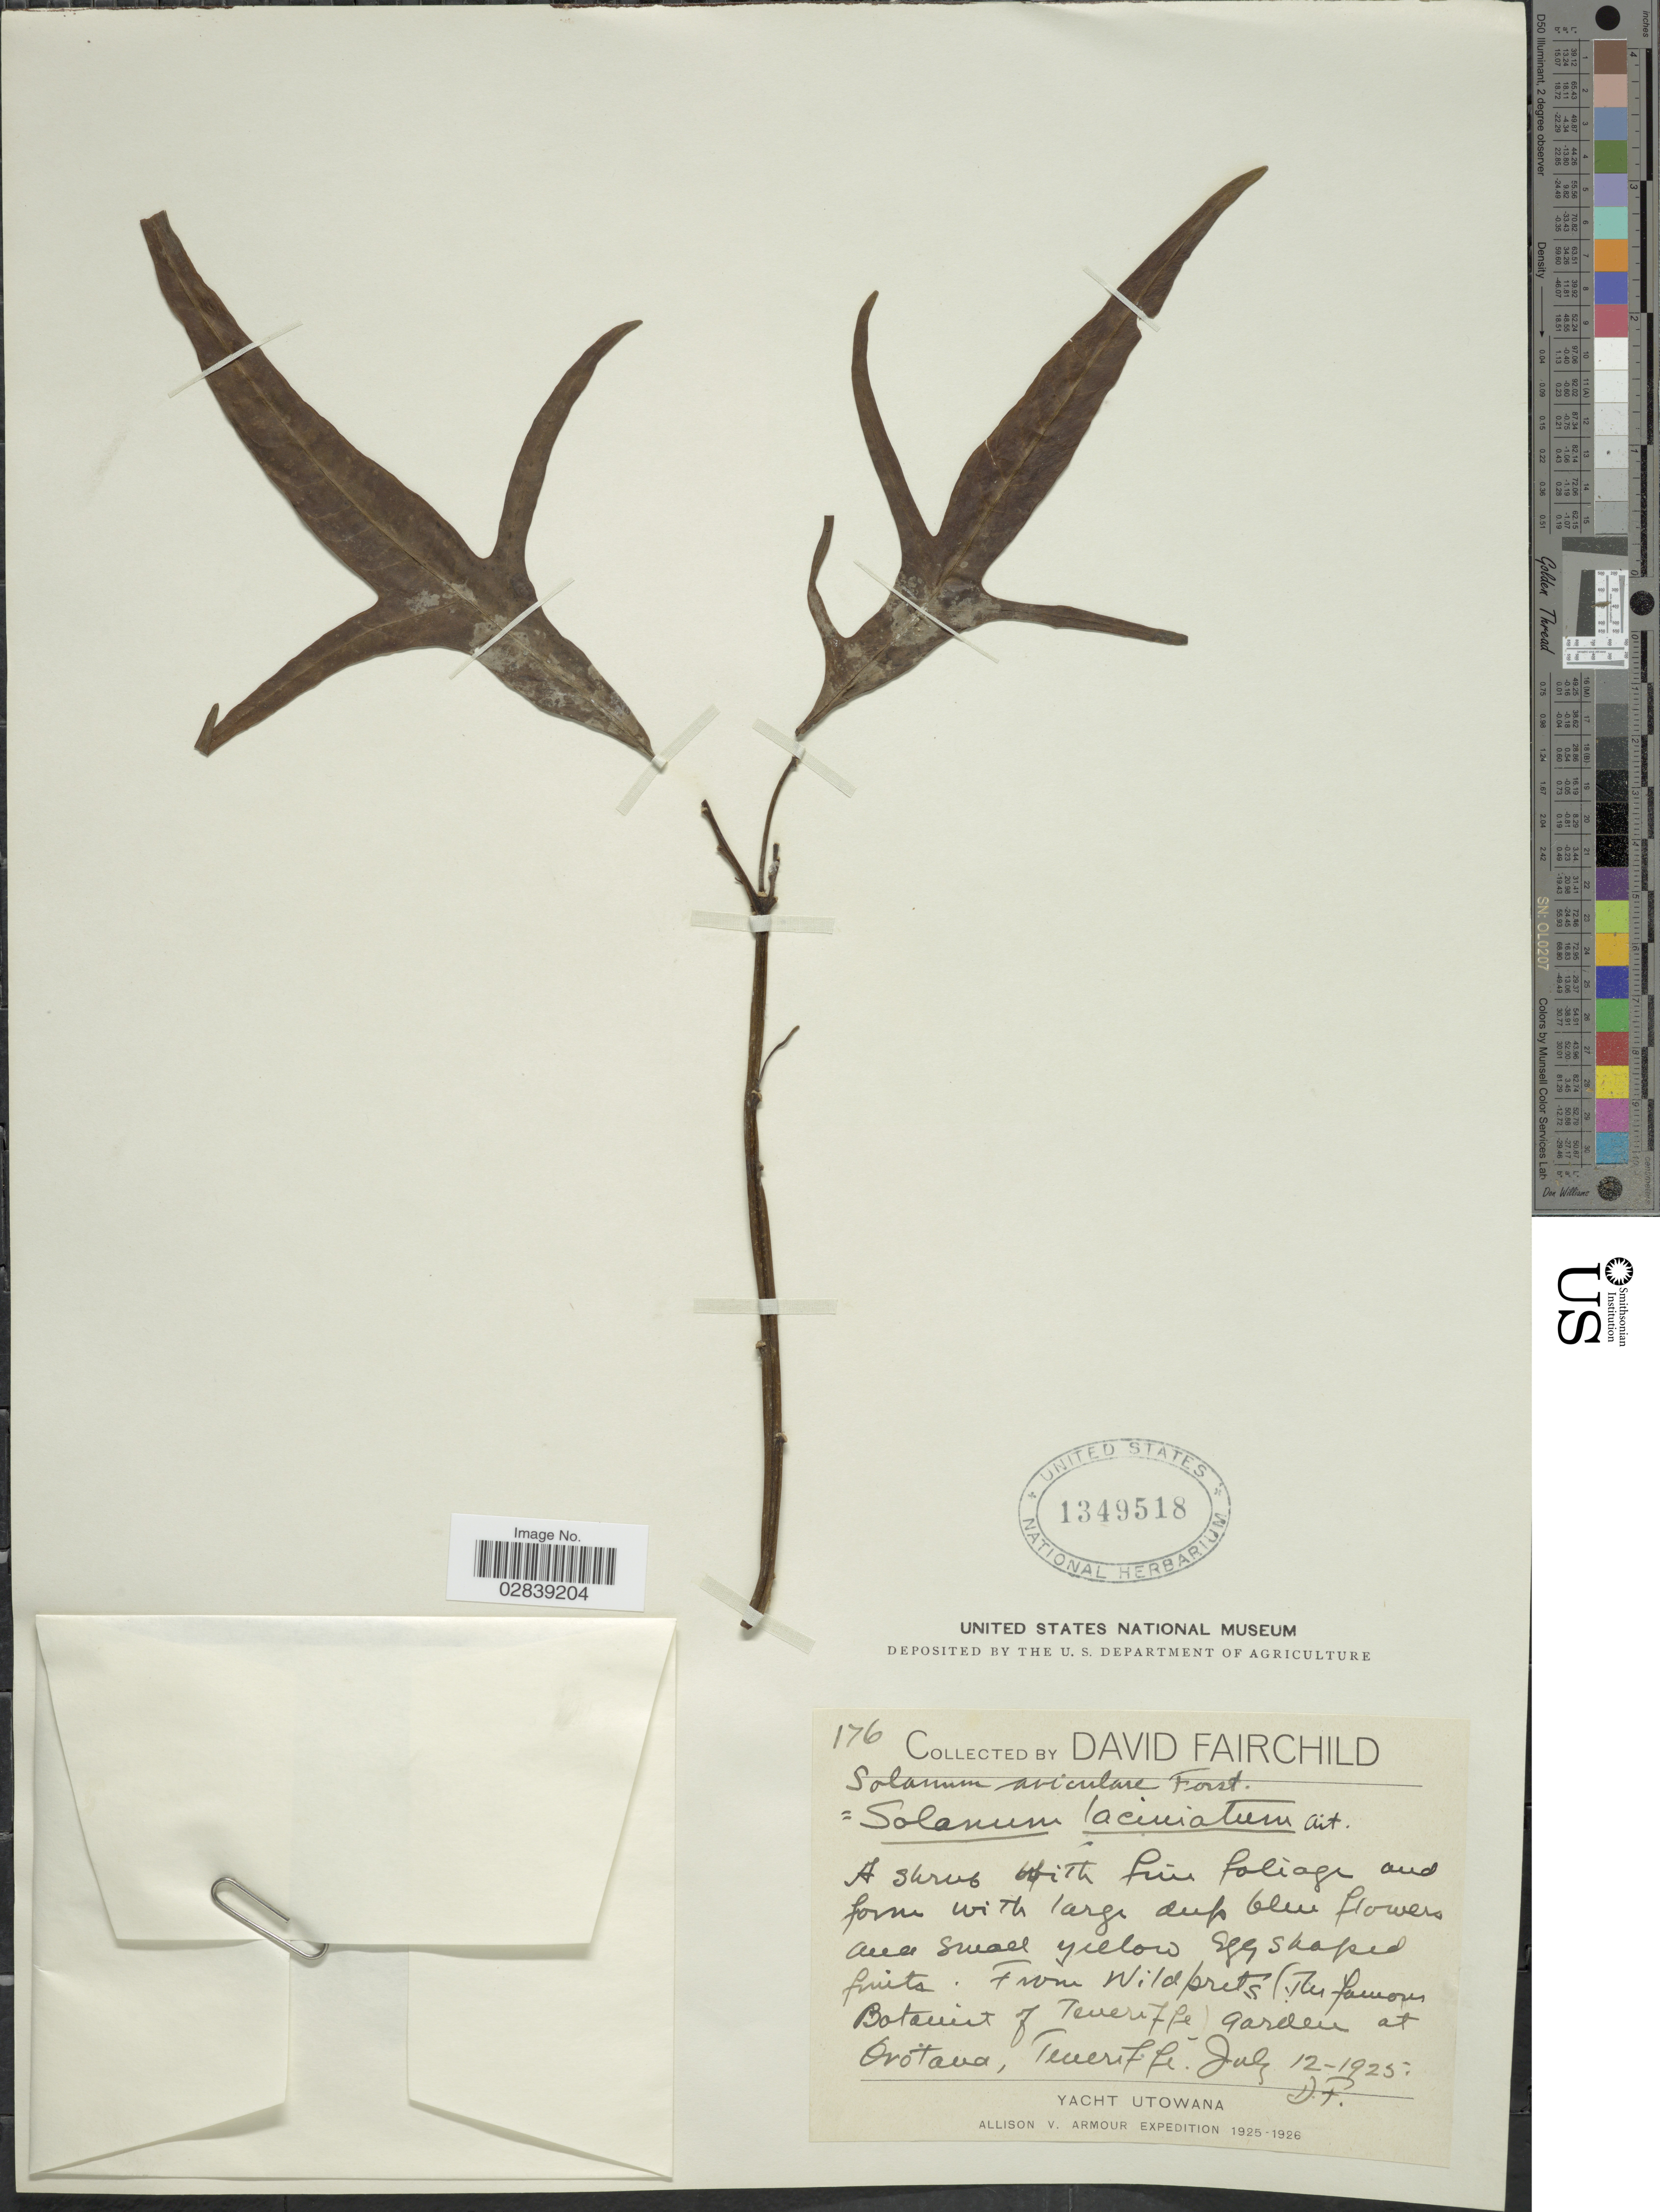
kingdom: Plantae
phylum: Tracheophyta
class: Magnoliopsida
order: Solanales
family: Solanaceae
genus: Solanum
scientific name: Solanum laciniatum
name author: Aiton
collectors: D. Fairchild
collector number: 176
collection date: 1925-07-12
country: Spain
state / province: Canarias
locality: Garden at Orotaa, Teneriffé. D.F. [unsure placement].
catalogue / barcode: US 1349518